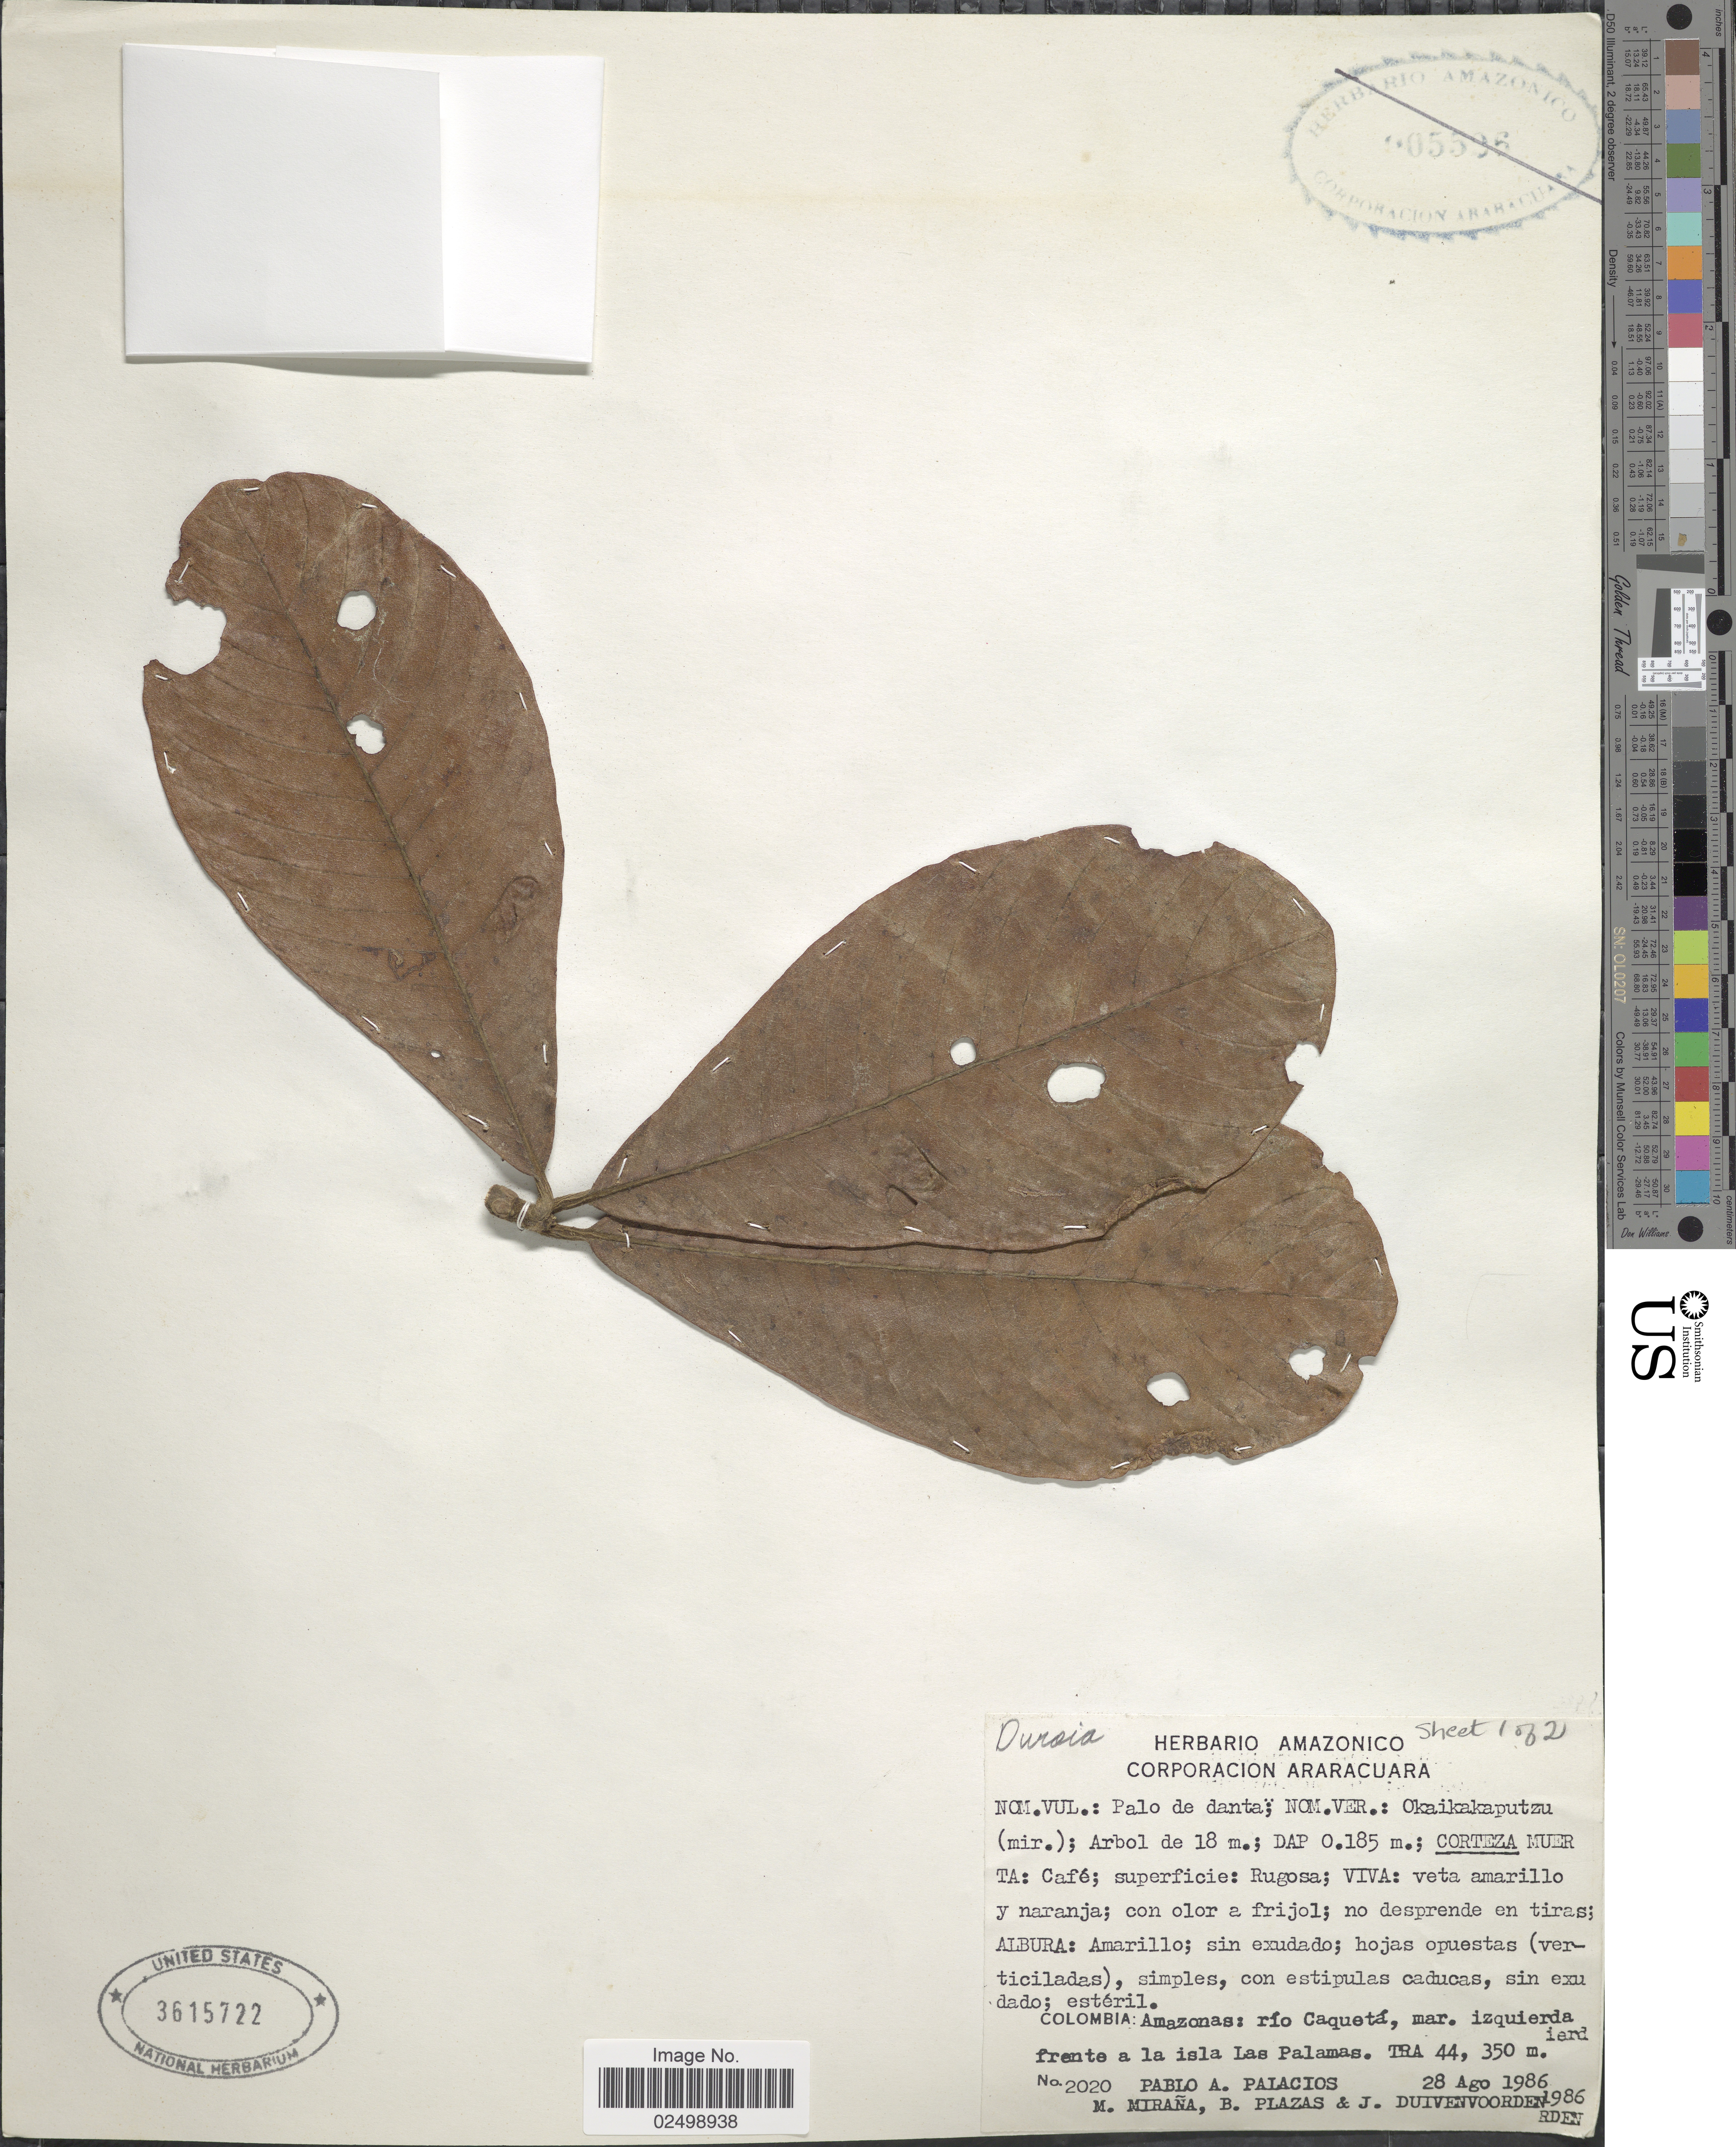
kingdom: Plantae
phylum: Tracheophyta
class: Magnoliopsida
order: Gentianales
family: Rubiaceae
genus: Duroia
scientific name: Duroia sp.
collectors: P. Palacios, M. Miraña, B. Plazas & J. Duivenvoorden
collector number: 2020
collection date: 1986-08-28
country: Colombia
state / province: Amazônas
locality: Río Caquetá, mar. izquierda frente a la isla Las Palamas TRA 44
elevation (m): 350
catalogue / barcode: US 3615722